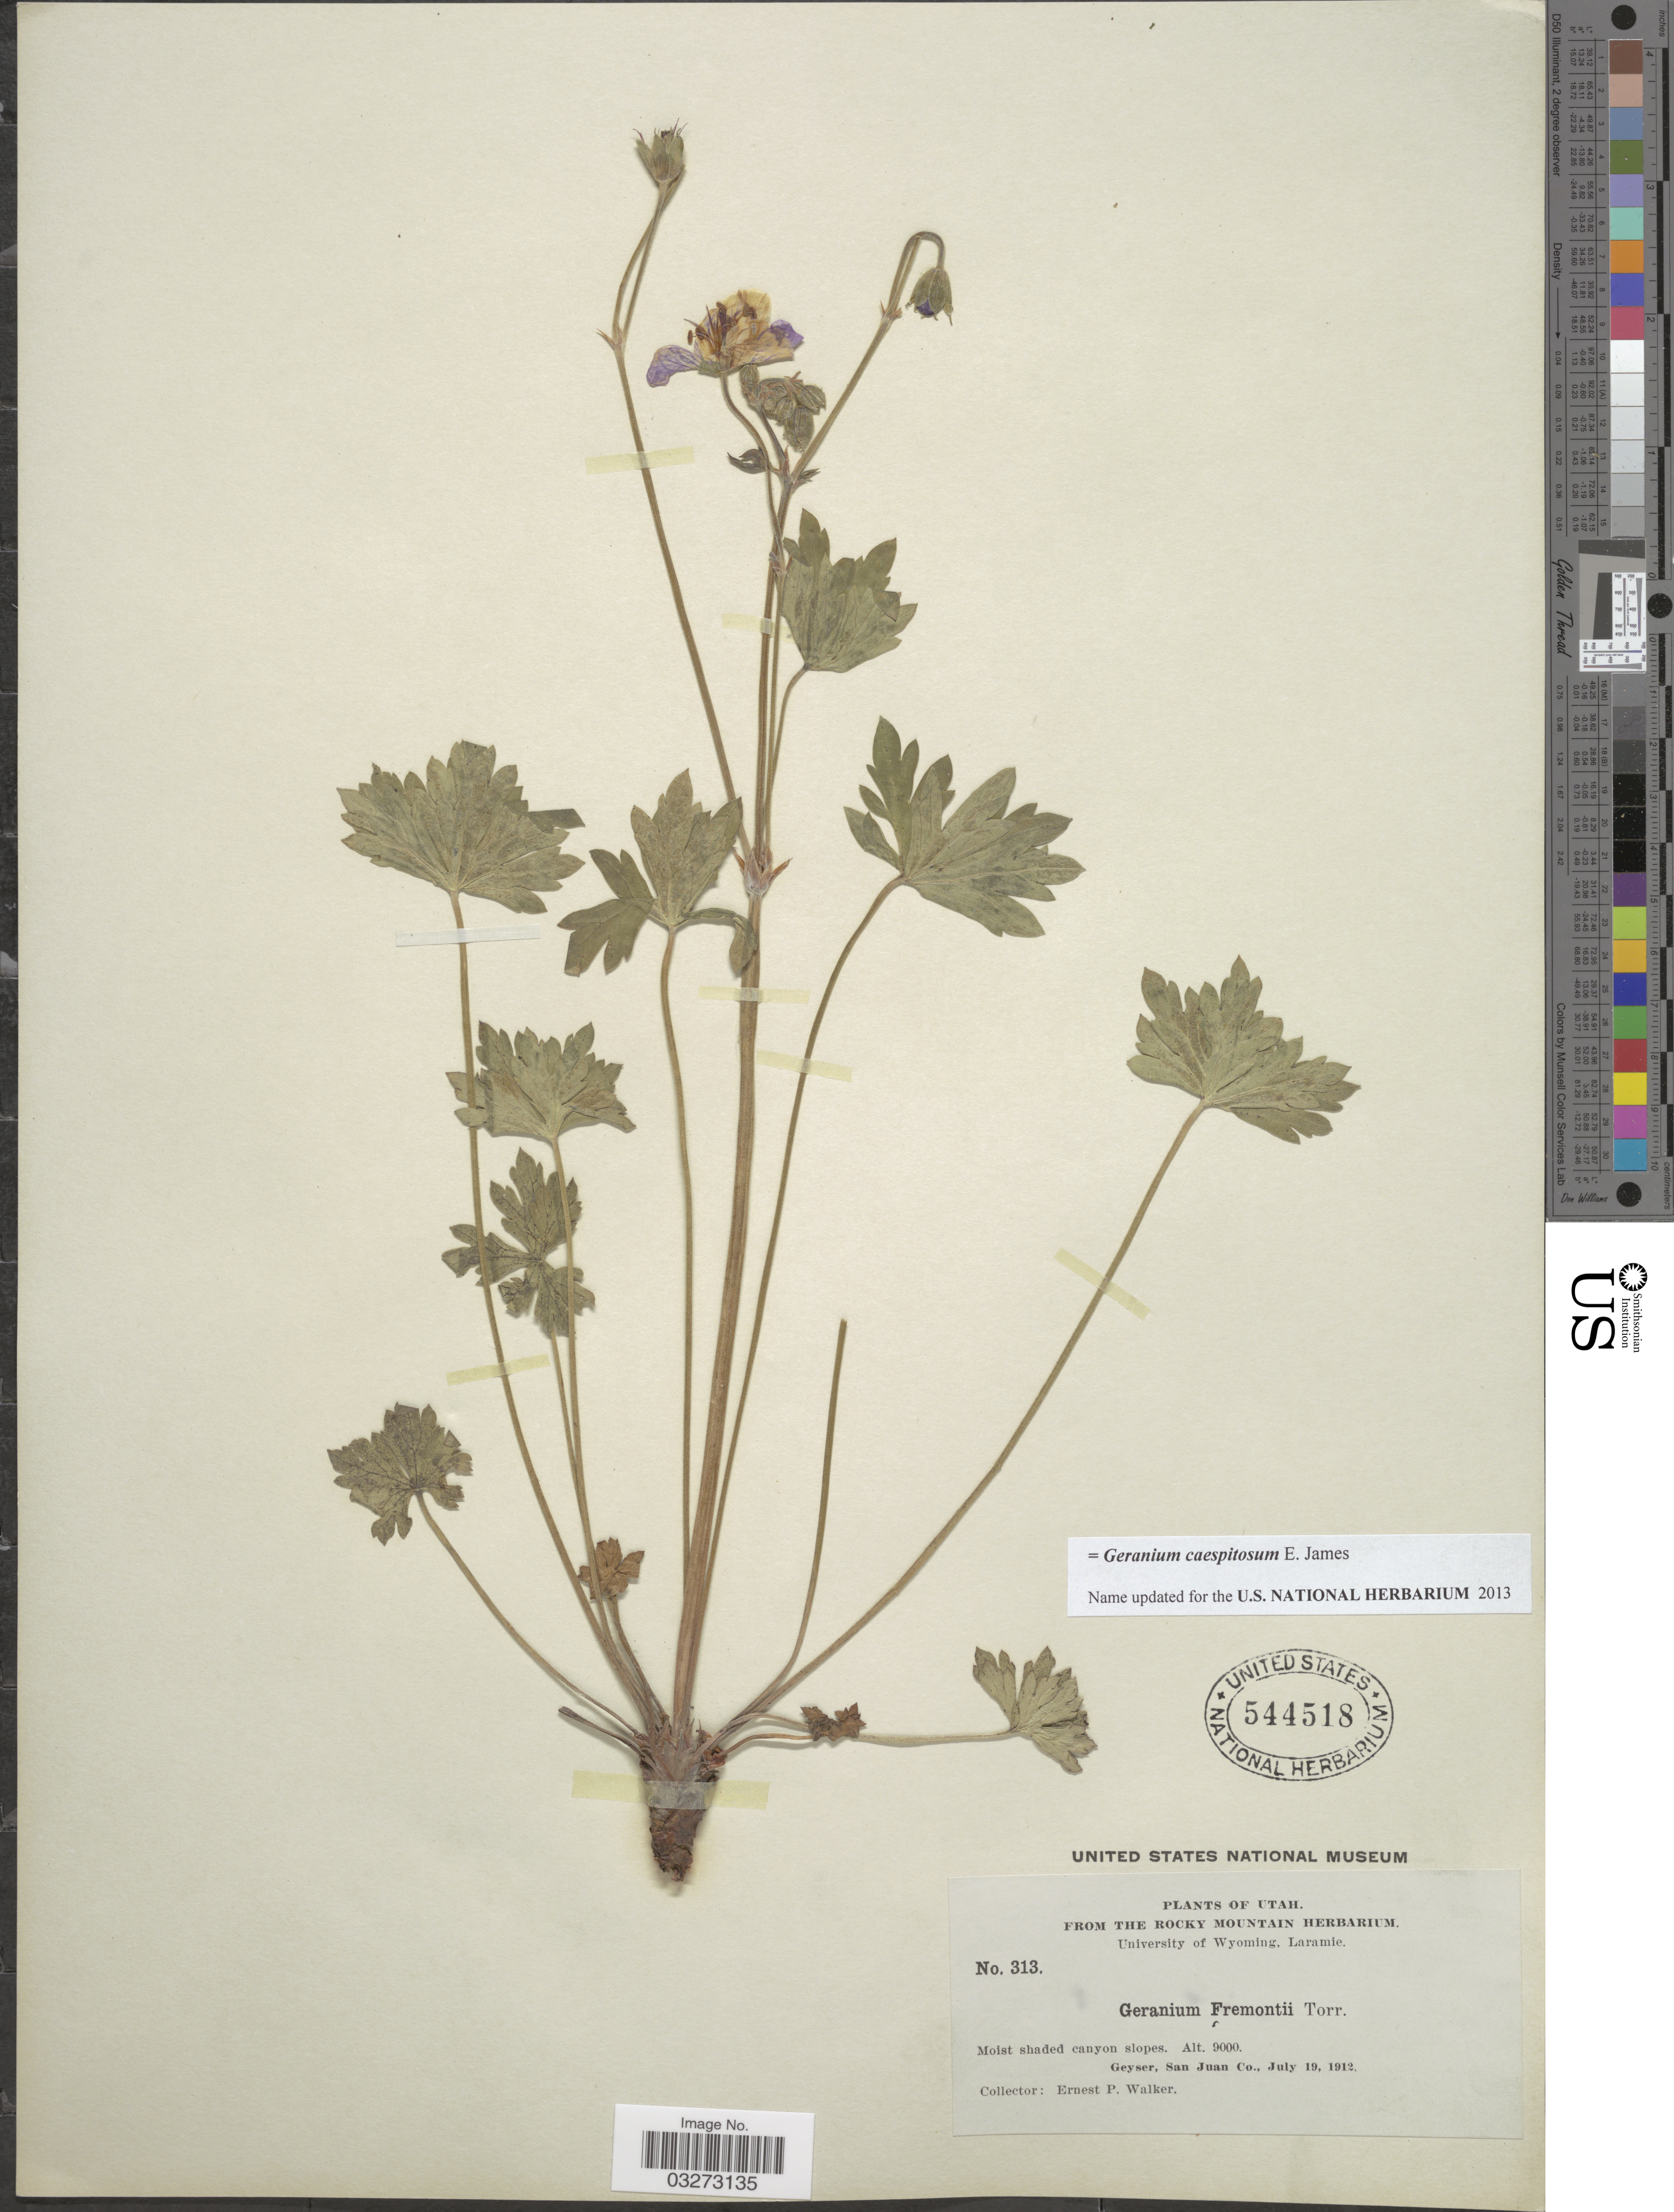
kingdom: Plantae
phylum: Tracheophyta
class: Magnoliopsida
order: Geraniales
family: Geraniaceae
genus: Geranium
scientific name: Geranium caespitosum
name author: E. James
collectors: E. P. Walker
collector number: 313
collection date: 1912-07-19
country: United States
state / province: Utah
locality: Geyser, San Juan Co.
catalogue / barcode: US 544518